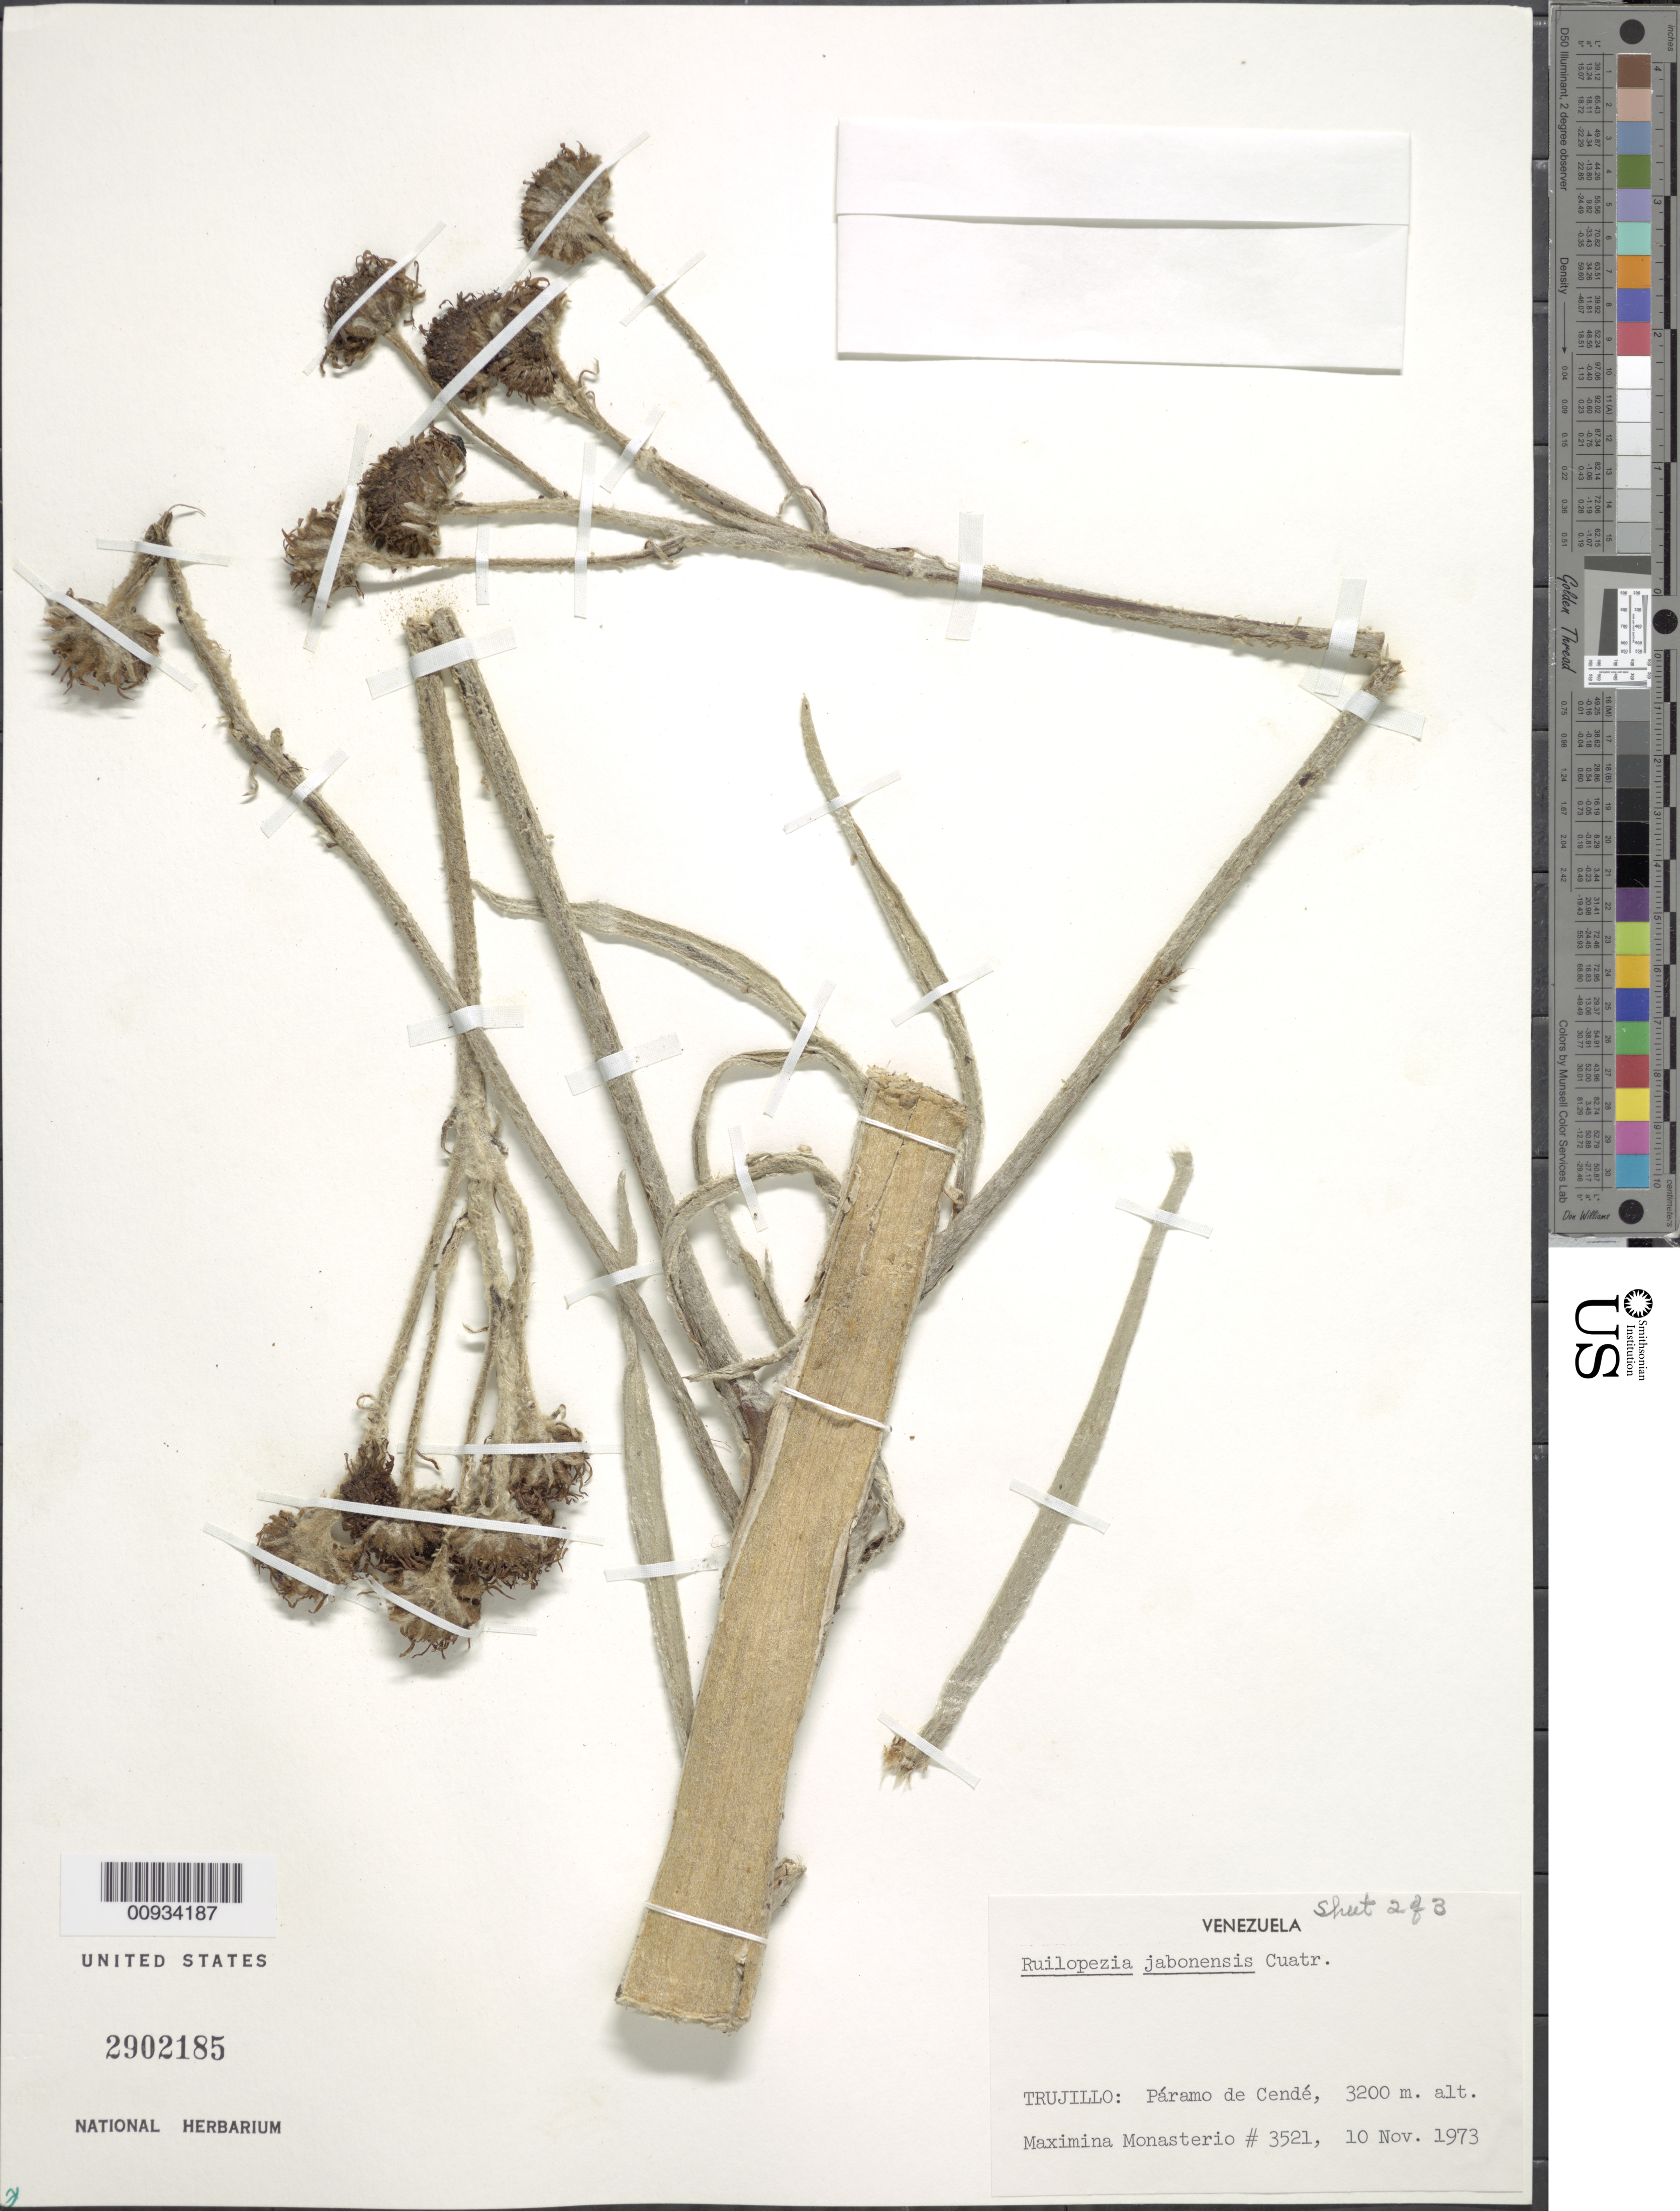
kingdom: Plantae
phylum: Tracheophyta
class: Magnoliopsida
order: Asterales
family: Asteraceae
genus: Ruilopezia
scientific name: Ruilopezia jabonensis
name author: (Cuatrec.) Cuatrec.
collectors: M. Monasterio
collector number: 3521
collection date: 1973-11-10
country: Venezuela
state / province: Trujillo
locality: Paramo de Cende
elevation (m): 3200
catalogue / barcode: US 2902185